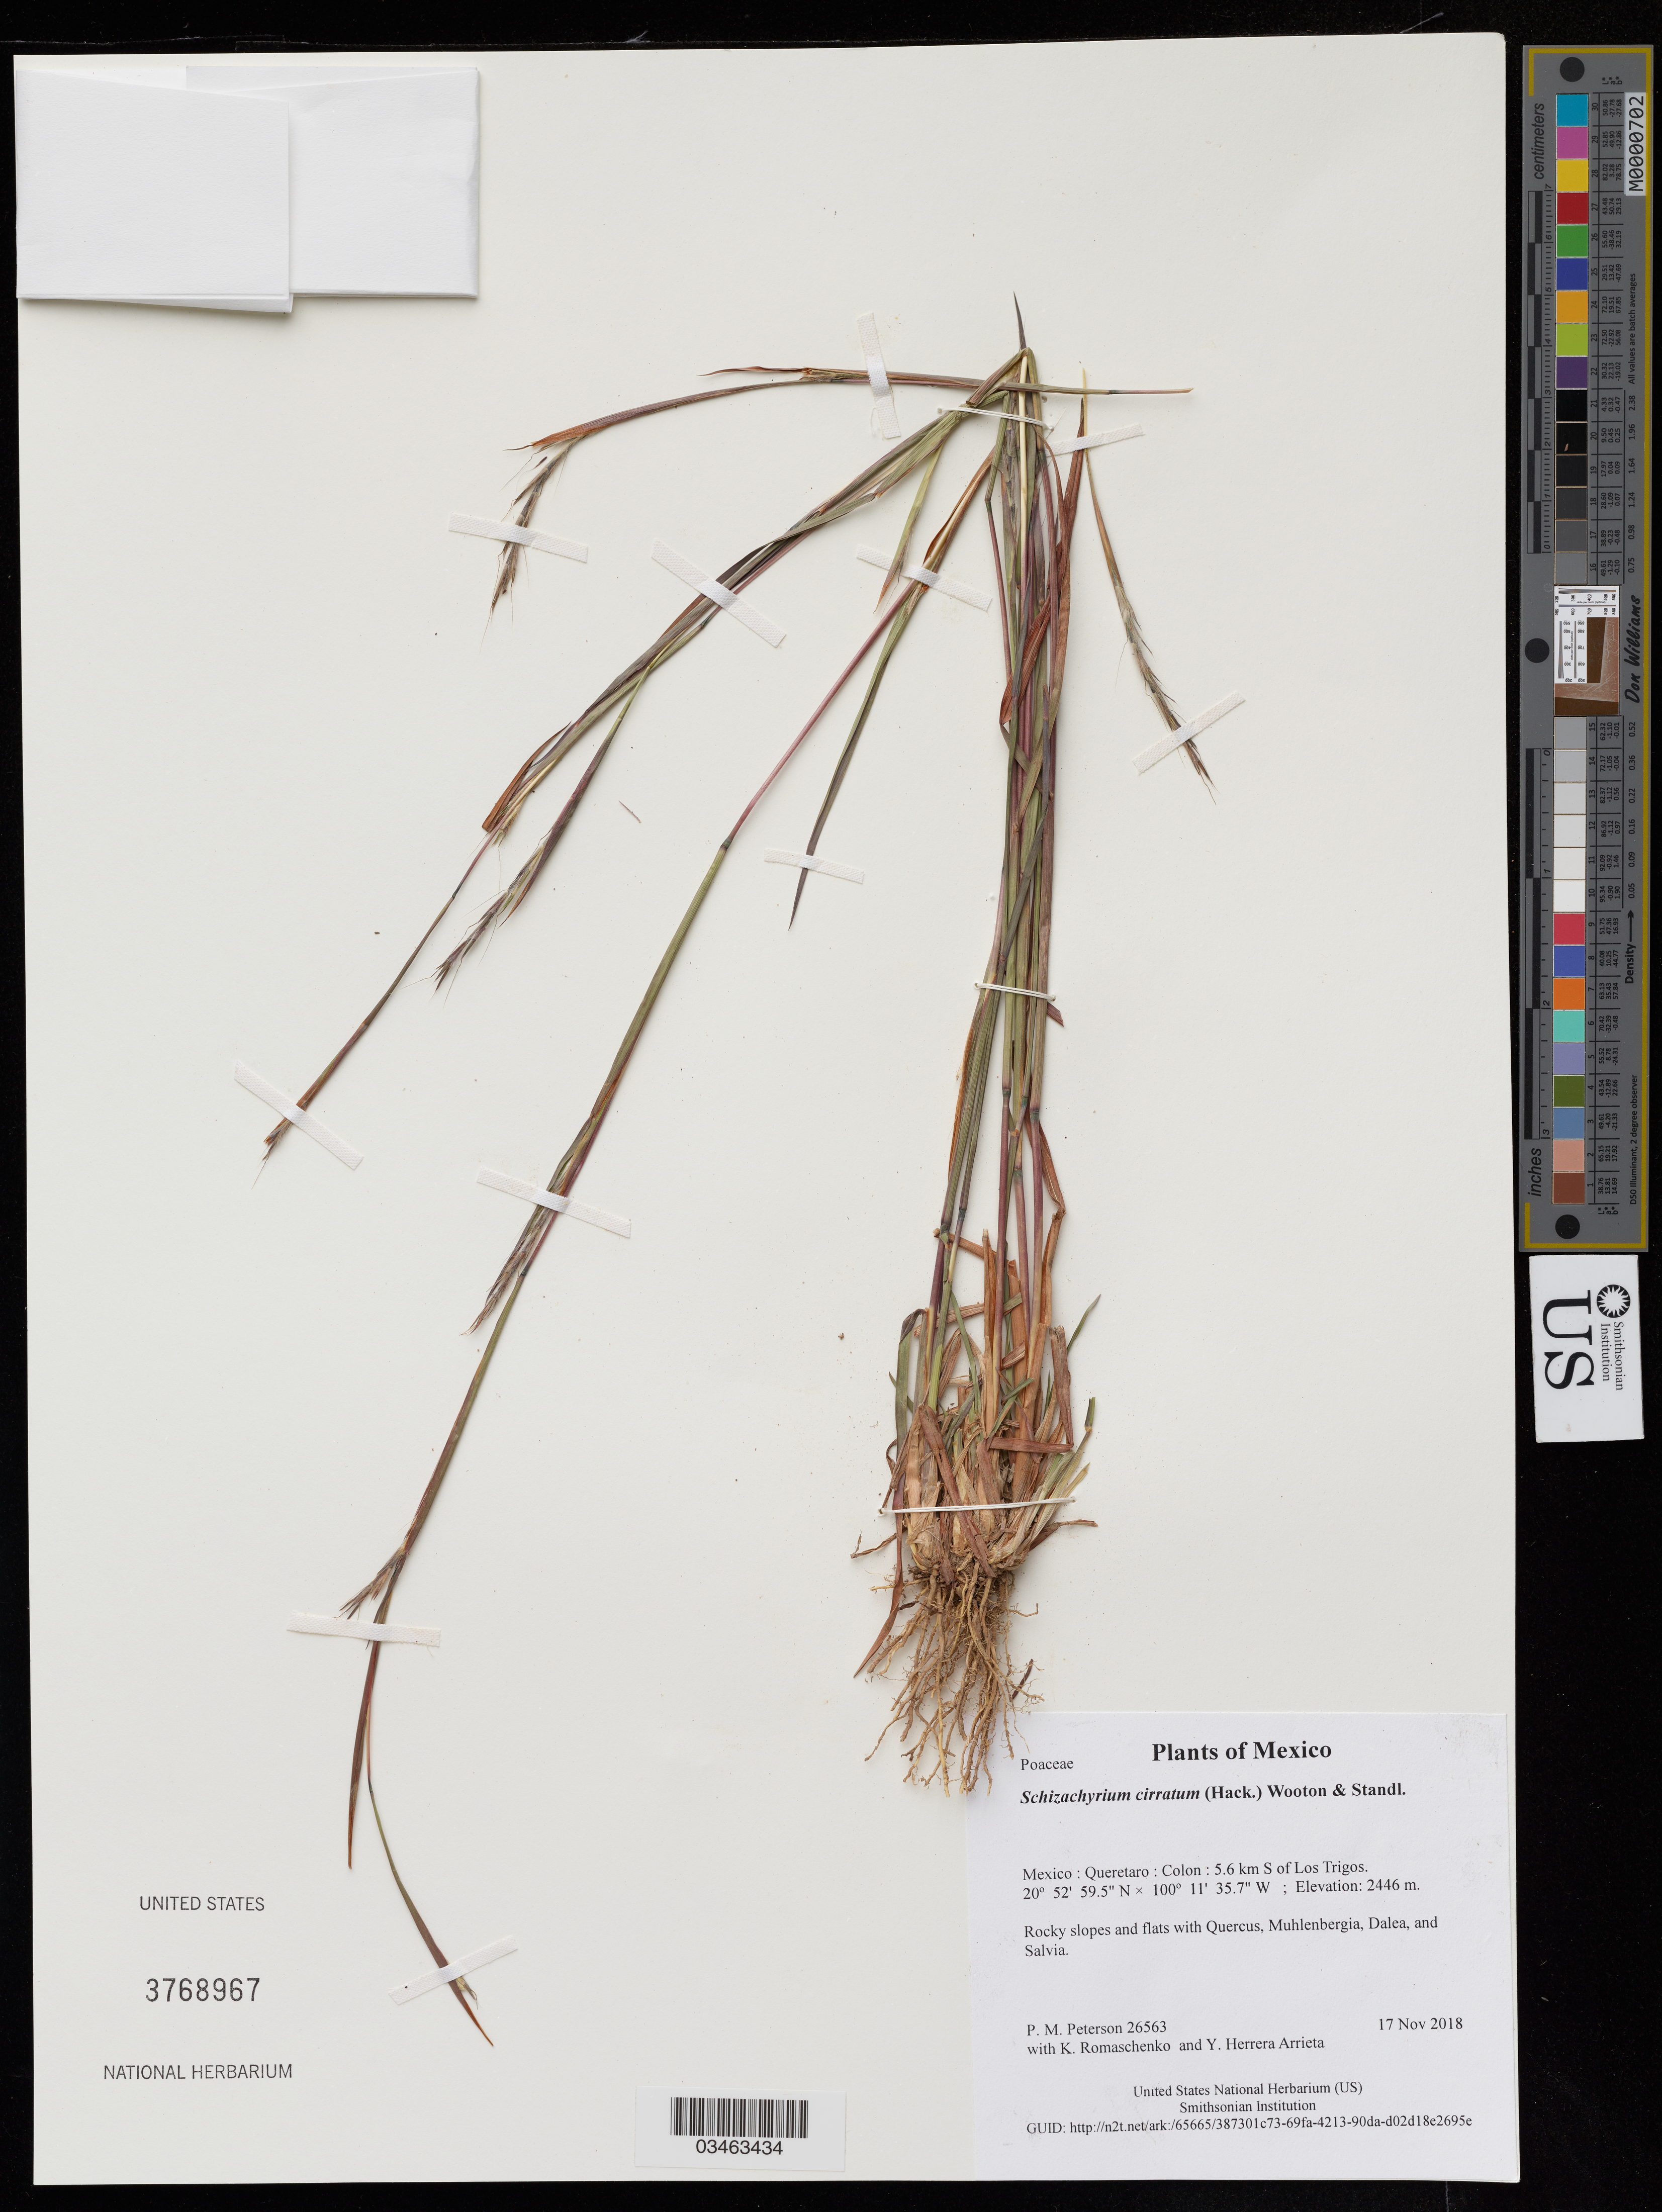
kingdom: Plantae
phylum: Tracheophyta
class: Liliopsida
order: Poales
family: Poaceae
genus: Schizachyrium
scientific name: Schizachyrium cirratum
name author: (Hack.) Wooton & Standl.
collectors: P. M. Peterson, K. Romaschenko & Y. Herrera Arrieta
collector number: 26563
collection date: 2018-11-17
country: Mexico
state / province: Queretaro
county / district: Colon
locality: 5.6 km S of Los Trigos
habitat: Rocky slopes and flats with Quercus, Muhlenbergia, Dalea, and Salvia.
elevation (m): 2446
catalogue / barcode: US 3768967